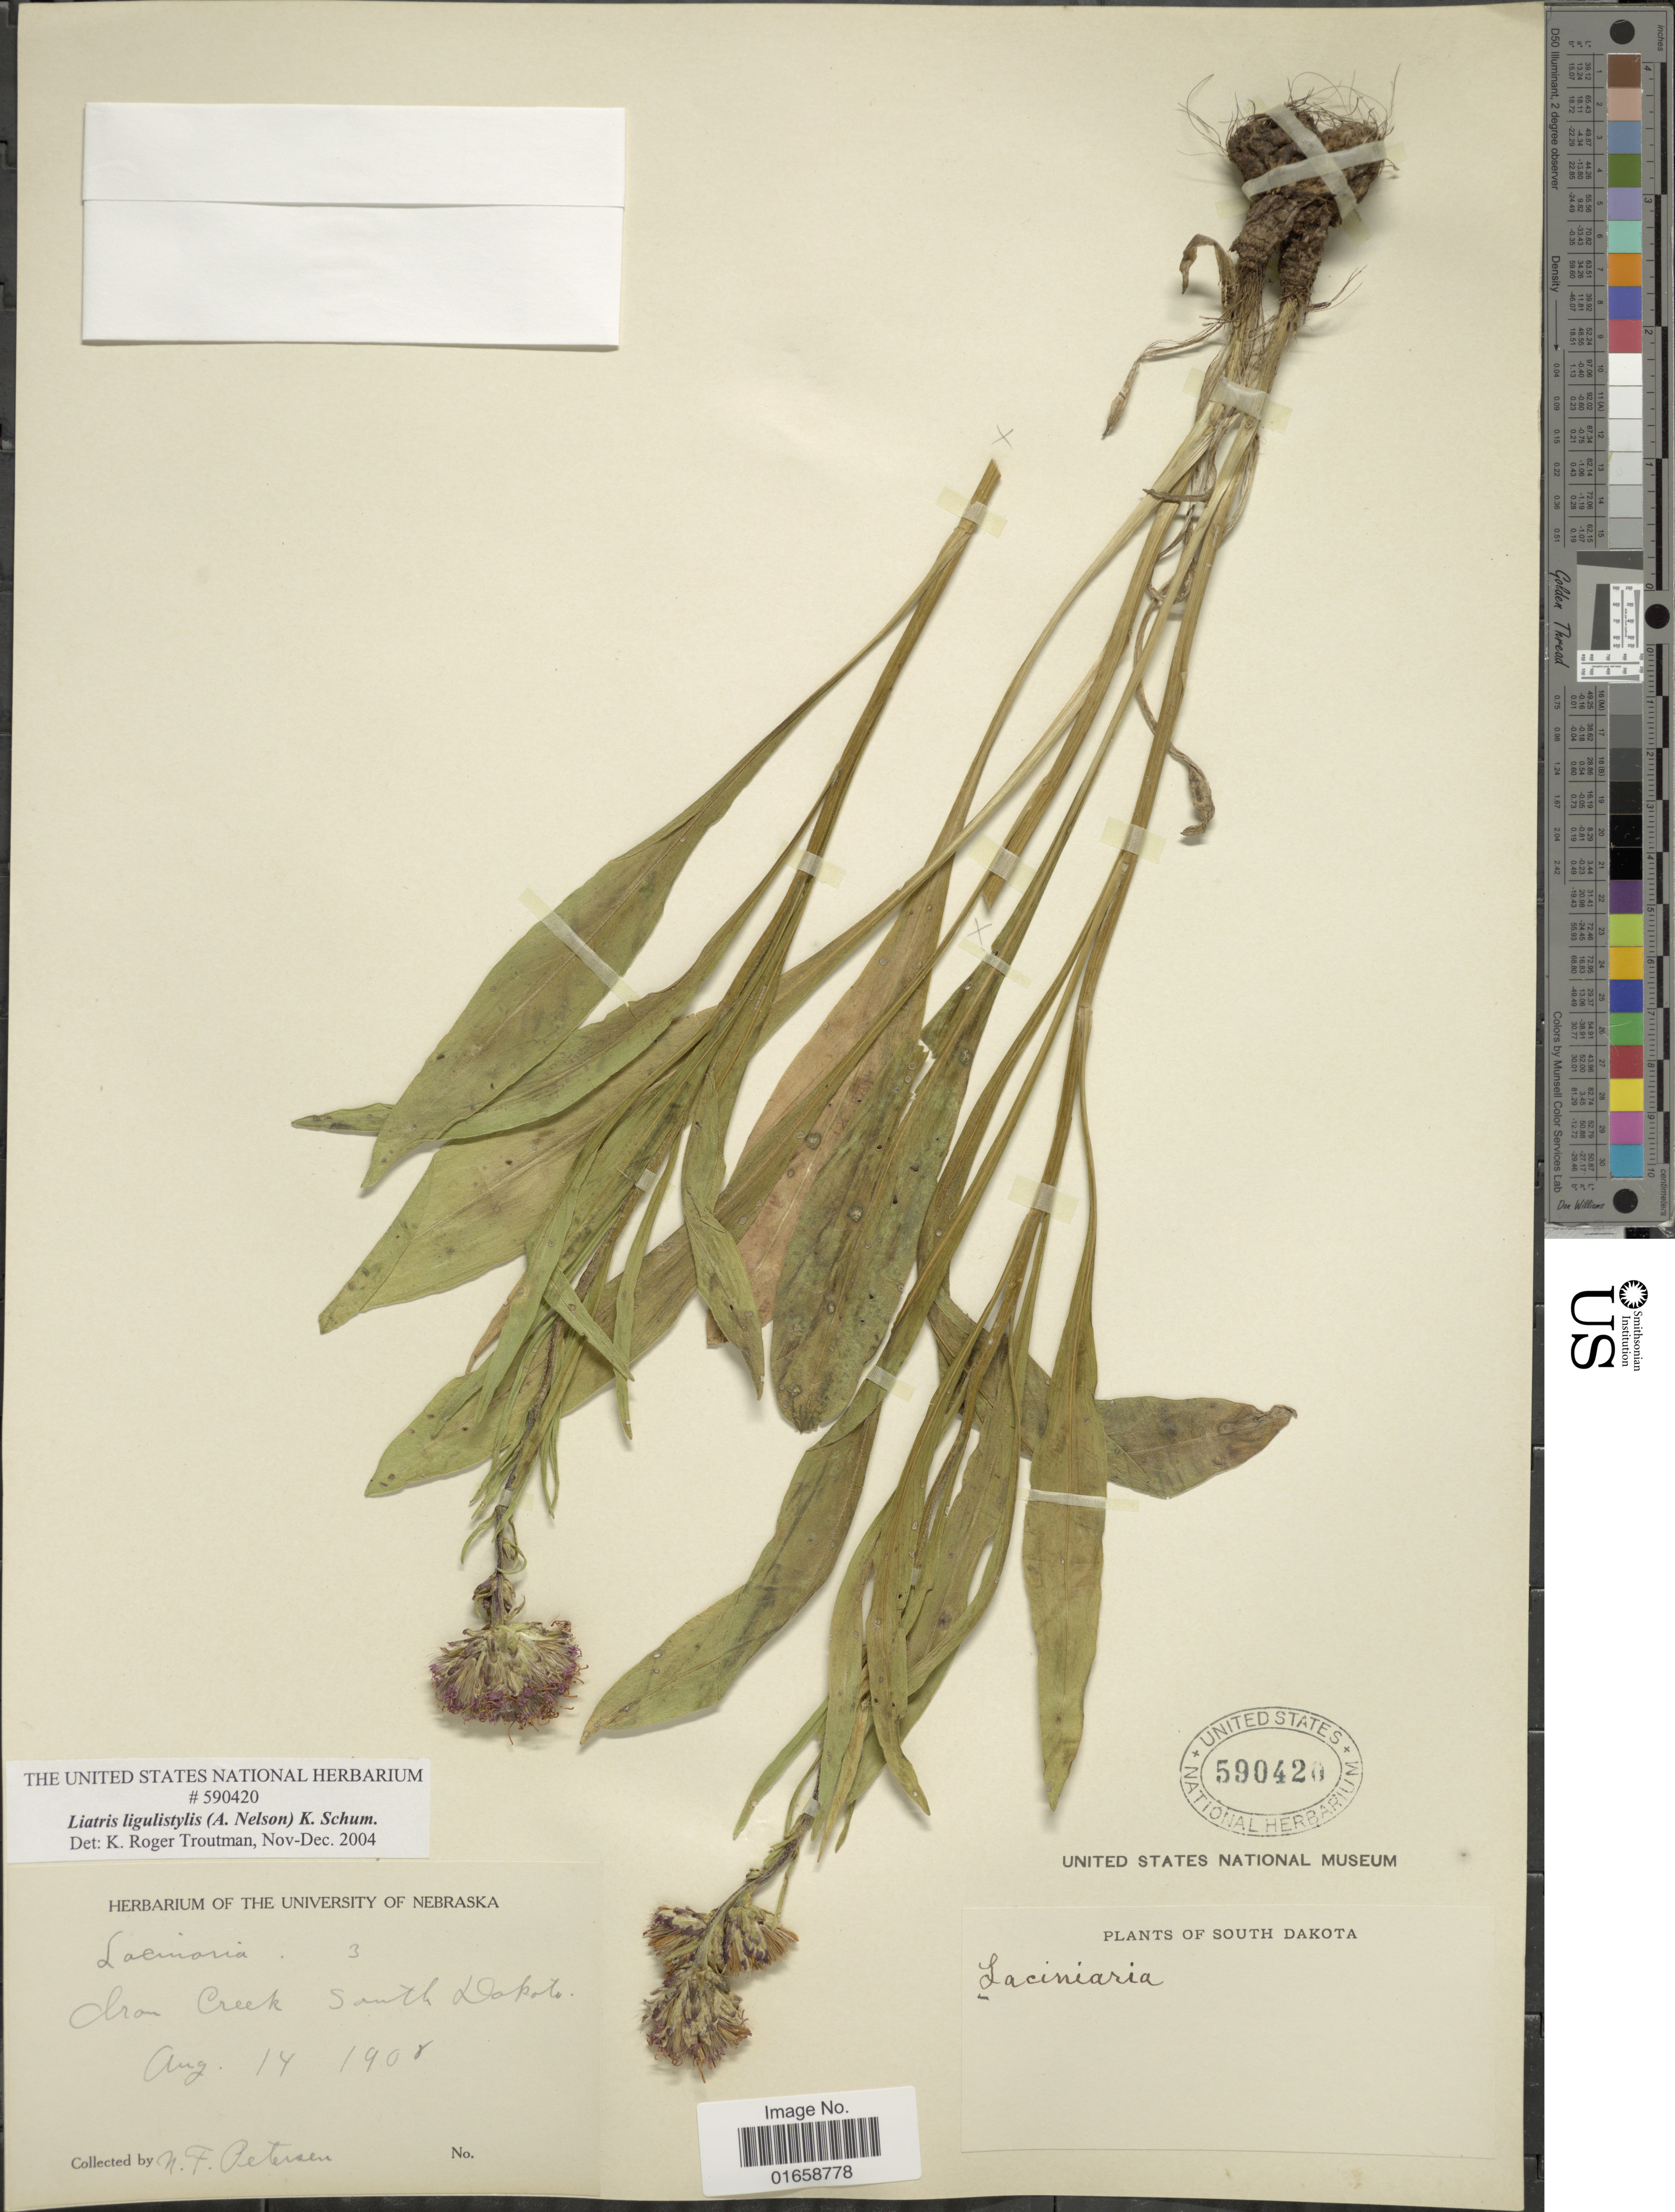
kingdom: Plantae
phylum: Tracheophyta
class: Magnoliopsida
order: Asterales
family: Asteraceae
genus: Liatris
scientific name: Liatris ligulistylis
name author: (A. Nelson) K. Schum.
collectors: N. F. Peterson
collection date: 1908-08-14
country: United States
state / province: South Dakota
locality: From creek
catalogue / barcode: US 590420